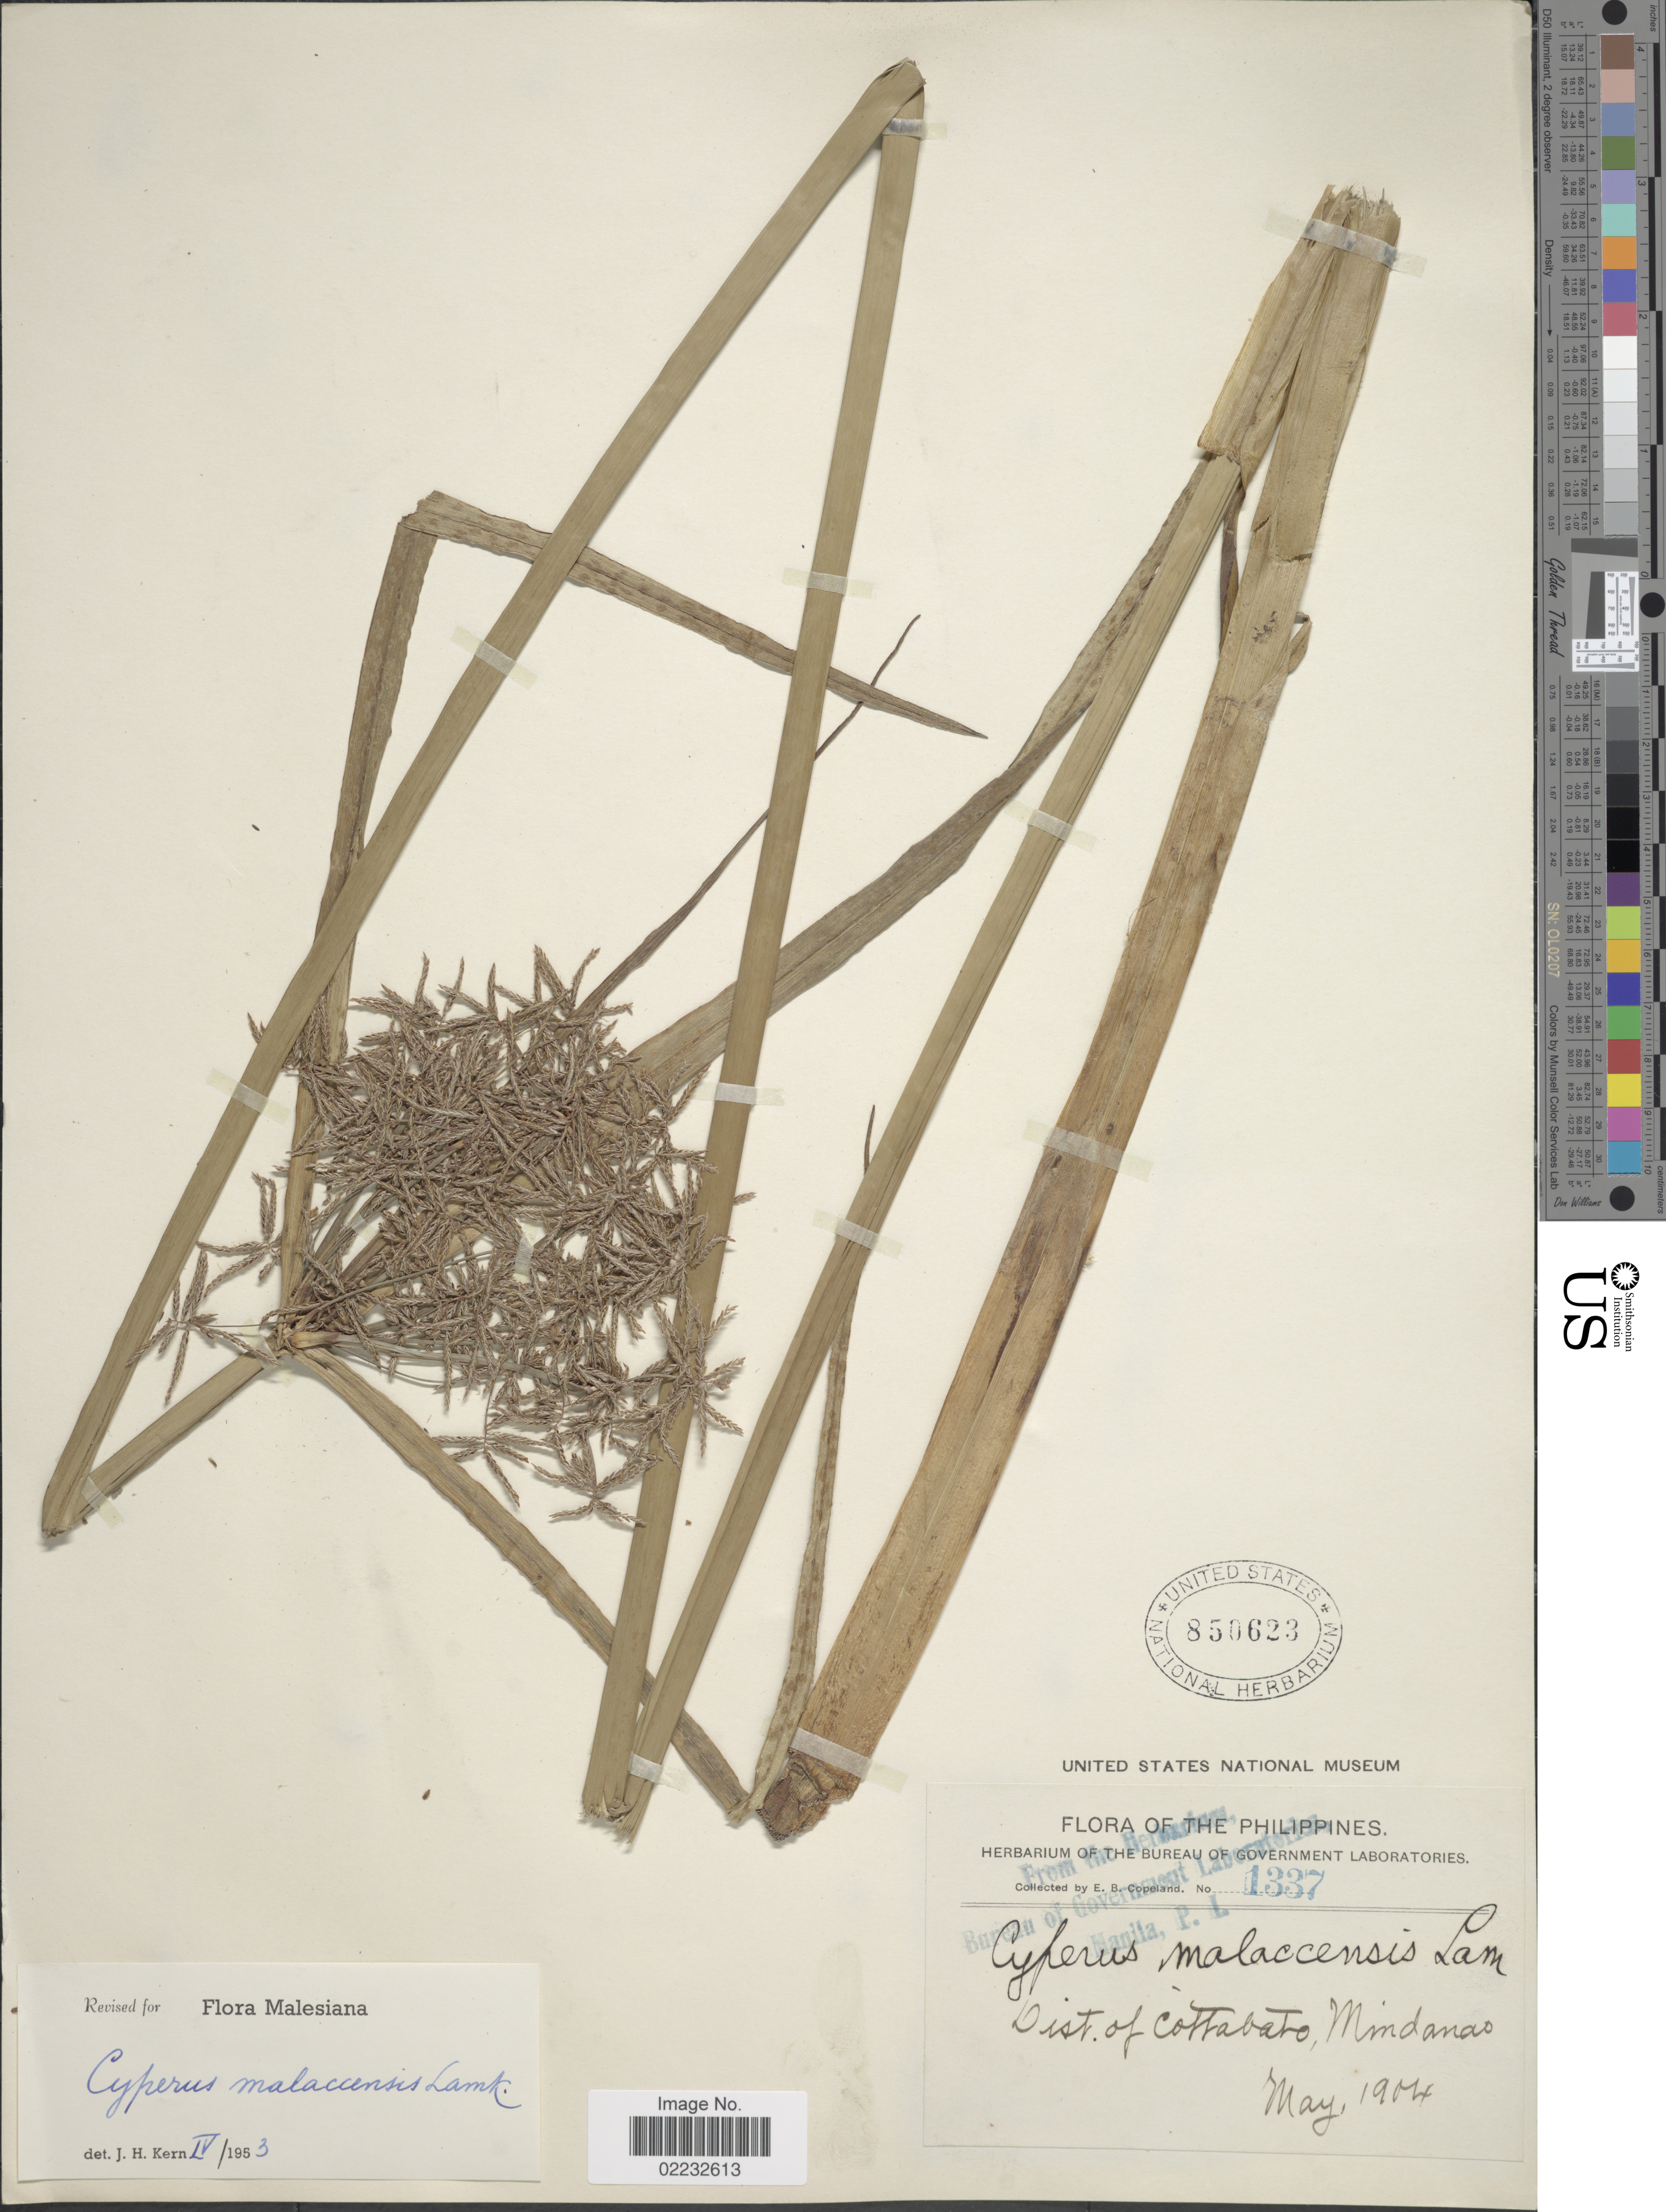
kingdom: Plantae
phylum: Tracheophyta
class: Liliopsida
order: Poales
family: Cyperaceae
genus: Cyperus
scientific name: Cyperus malaccensis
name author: Lam.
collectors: E. B. Copeland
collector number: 1337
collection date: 1904-05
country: Philippines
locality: Dist. of Cottabato, Mindanao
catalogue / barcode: US 850623